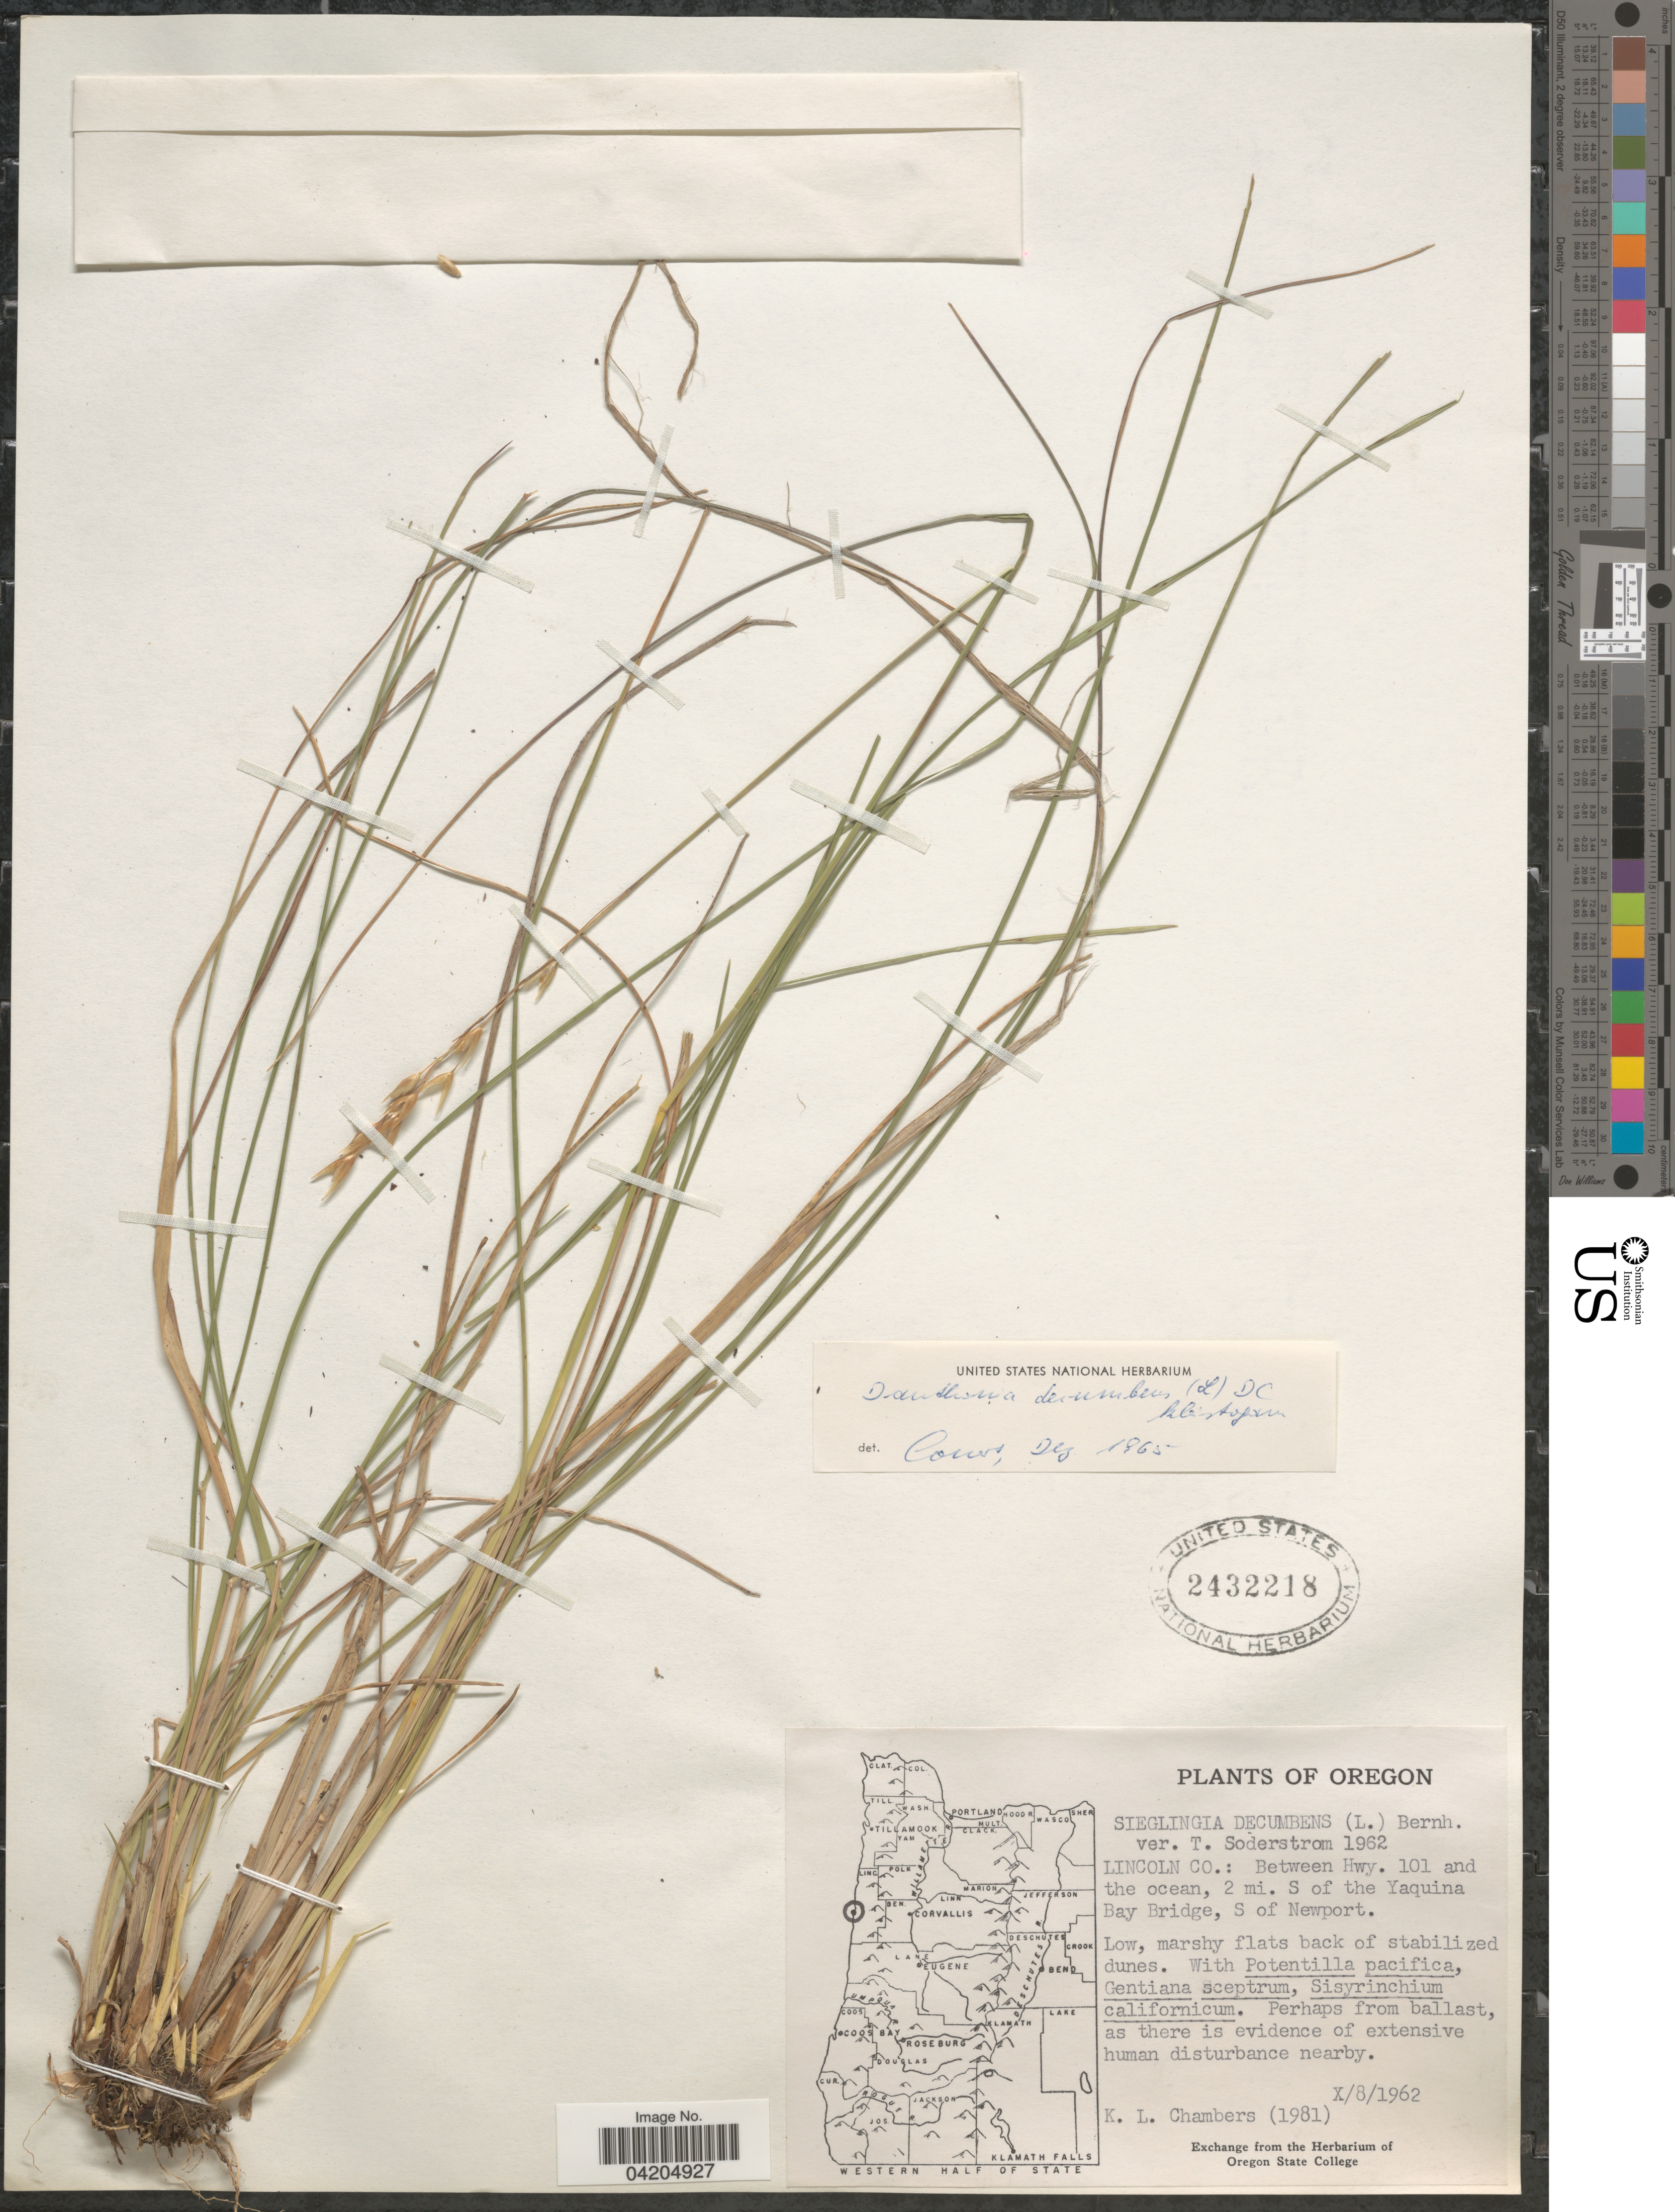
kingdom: Plantae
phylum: Tracheophyta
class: Liliopsida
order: Poales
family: Poaceae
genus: Danthonia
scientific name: Danthonia decumbens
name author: (L.) DC.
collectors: K. Chambers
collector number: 1981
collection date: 1962-10-08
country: United States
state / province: Oregon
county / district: Lincoln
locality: Lincoln Co.: Between Hwy. 101 and the ocean, 2 mi. S of the Yaquina Bay Bridge, S of Newport.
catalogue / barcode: US 2432218